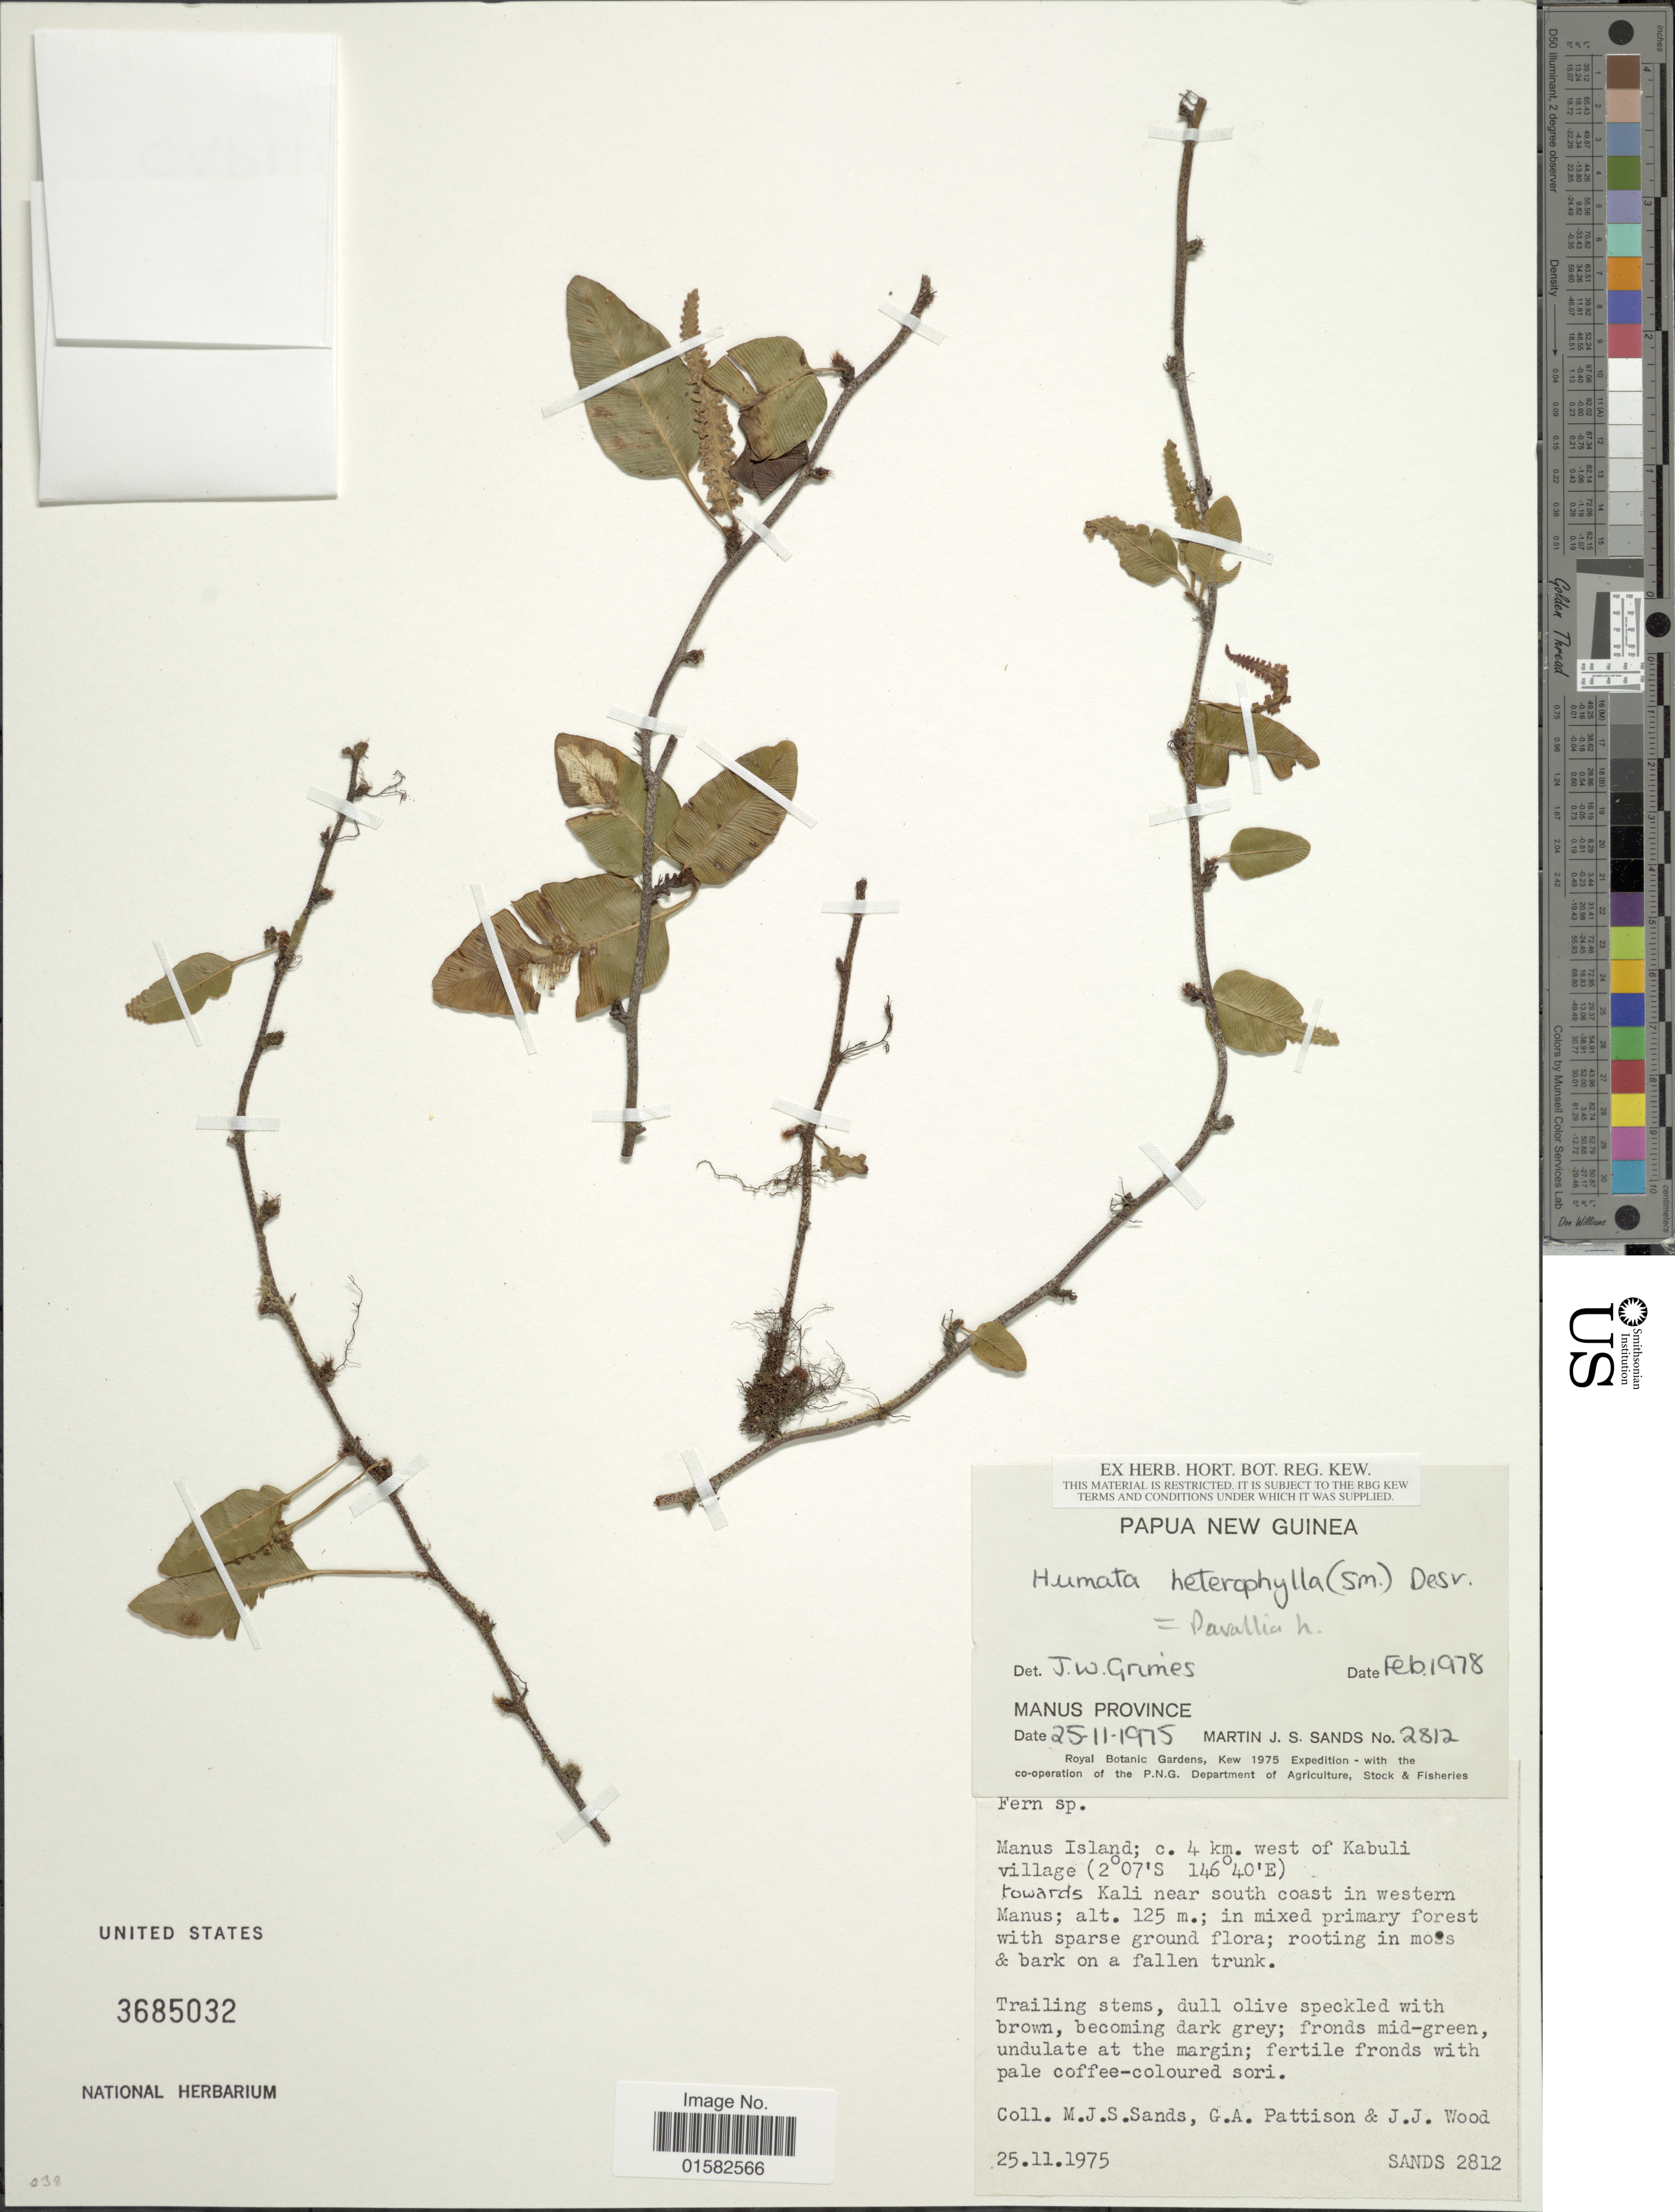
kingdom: Plantae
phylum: Tracheophyta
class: Polypodiopsida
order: Polypodiales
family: Davalliaceae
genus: Humata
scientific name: Humata heterophylla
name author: (Sm.) Desv.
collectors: M. Sands, G. Pattison & J. Wood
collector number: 2812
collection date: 1975-11-25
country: Papua New Guinea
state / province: Manus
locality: Manus Province, c. 4 km west of Kabuli village, towrds Kali near south coast in western Manus.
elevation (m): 125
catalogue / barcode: US 3685032